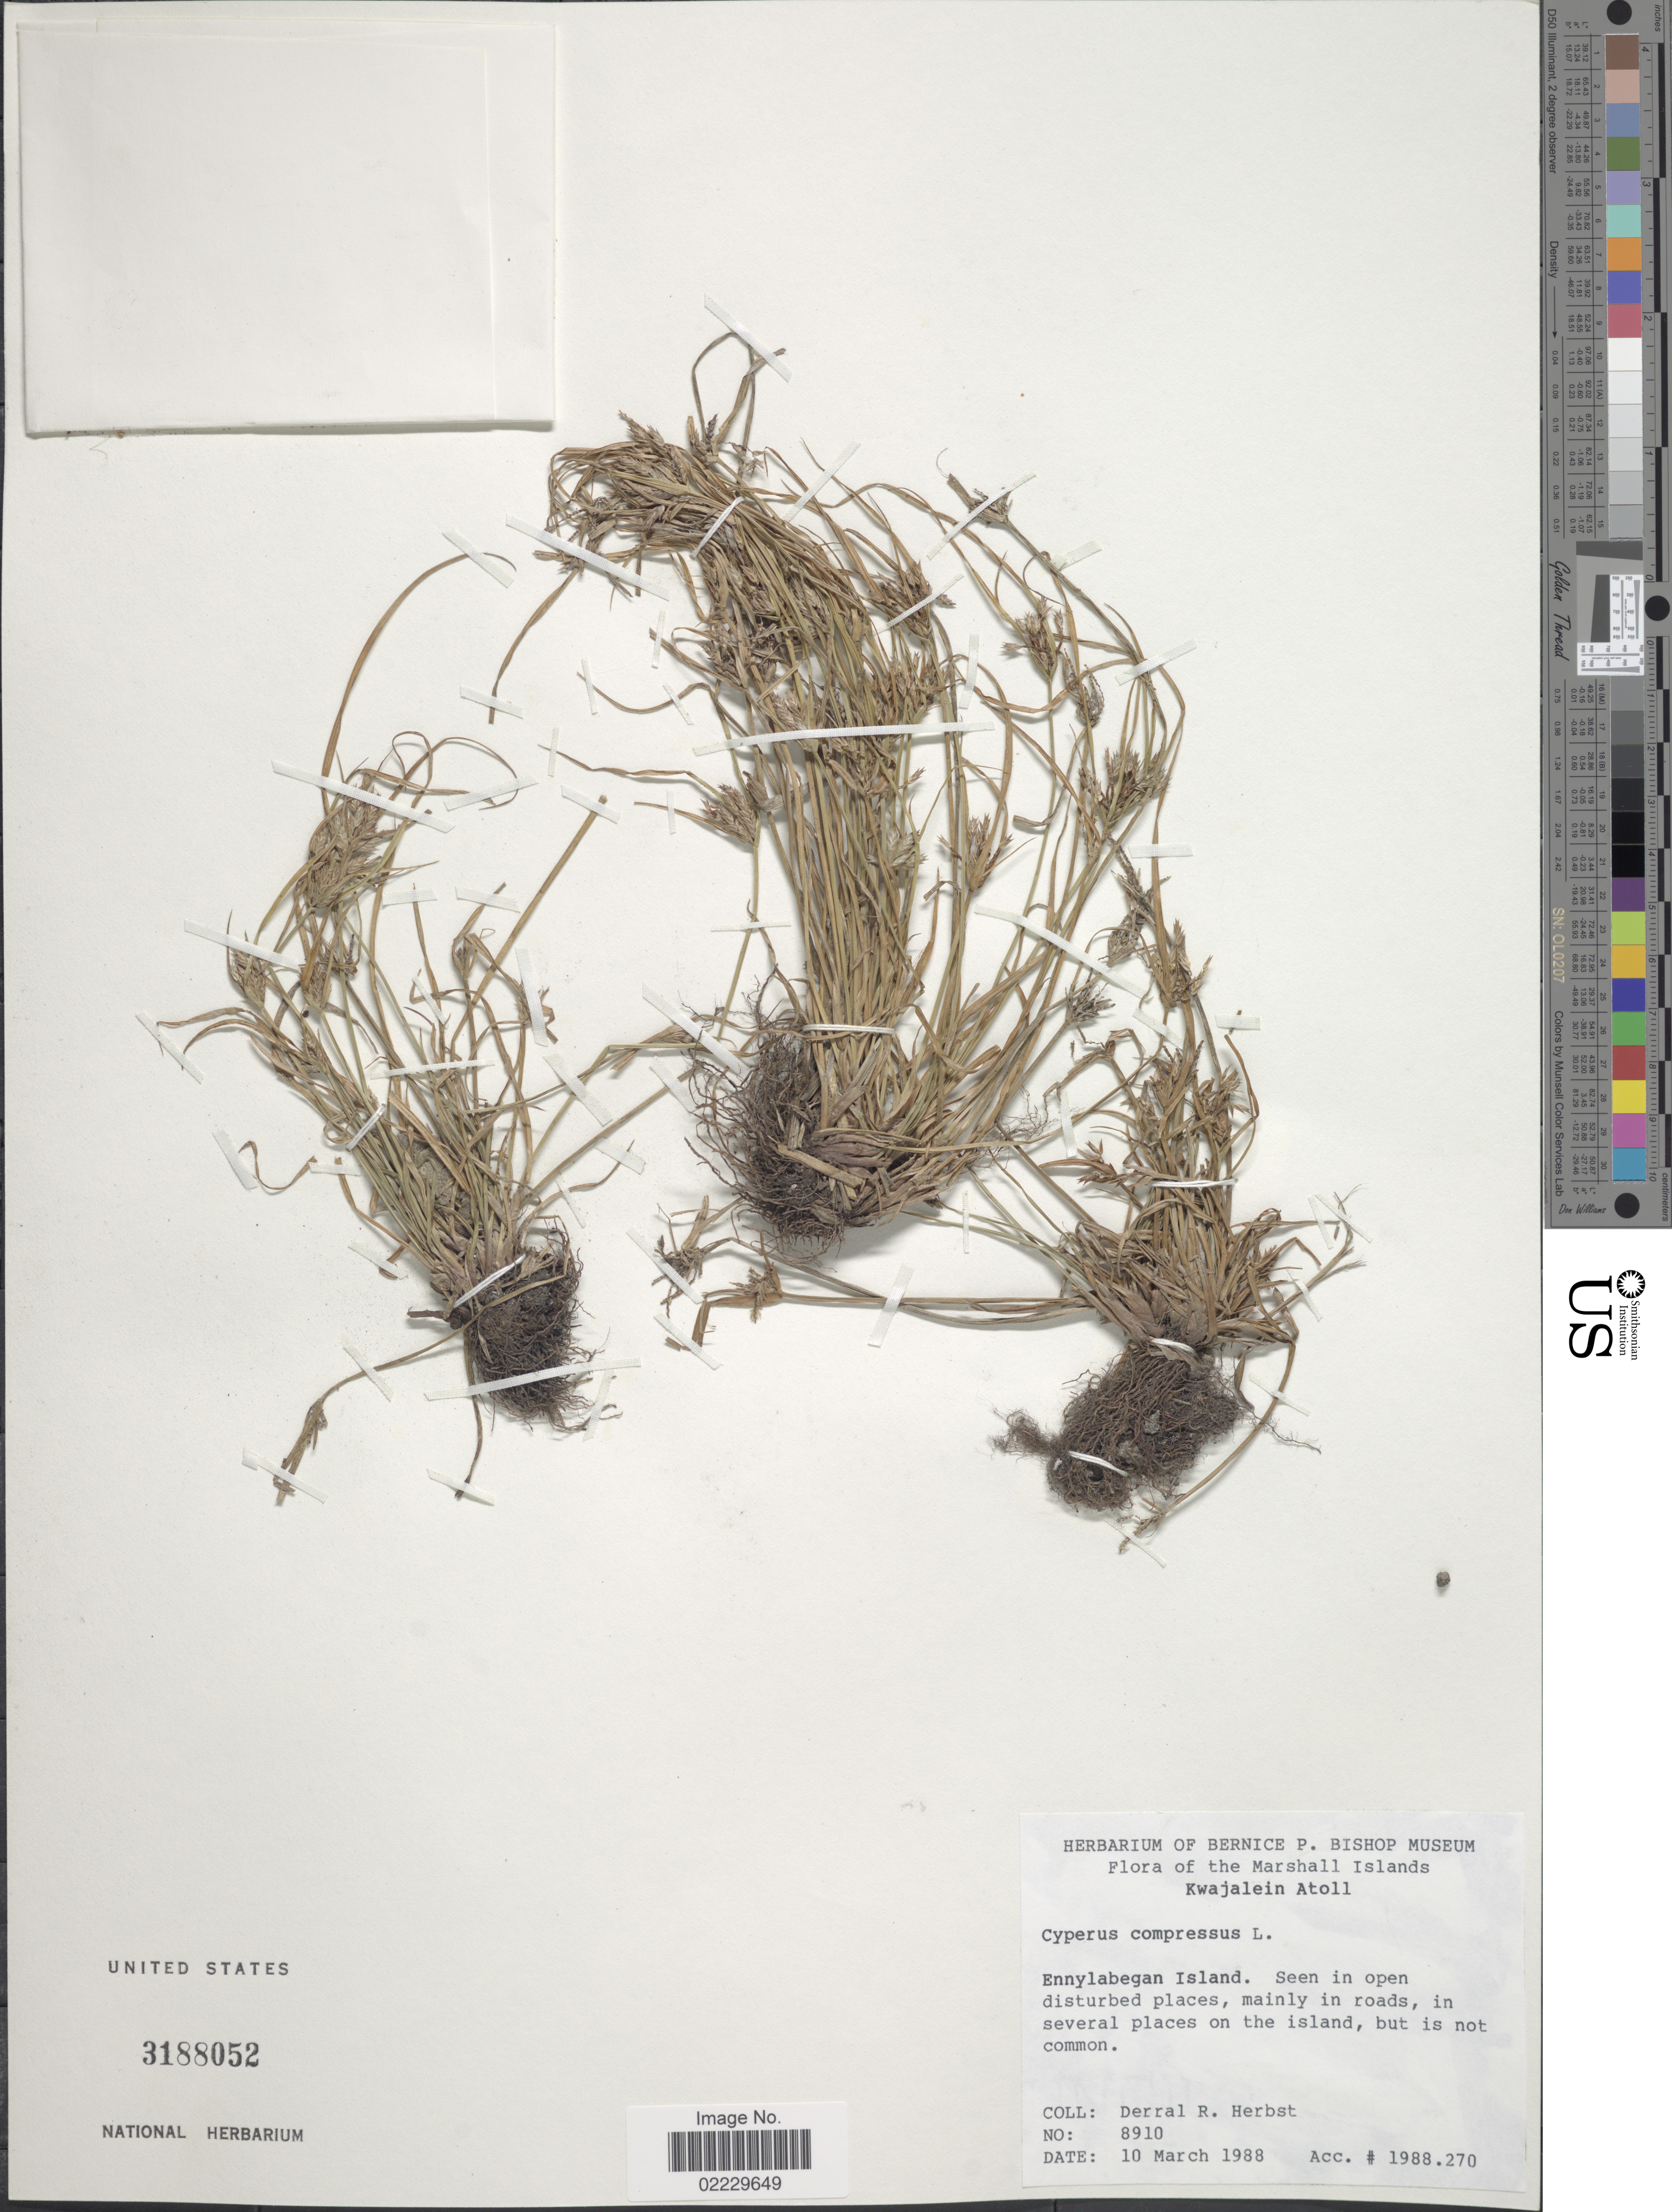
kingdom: Plantae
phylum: Tracheophyta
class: Liliopsida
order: Poales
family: Cyperaceae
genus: Cyperus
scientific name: Cyperus compressus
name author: L.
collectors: D. R. Herbst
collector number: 8910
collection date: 1988-03-10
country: Marshall Islands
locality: Kwajalein Atoll, Ennylabegan Island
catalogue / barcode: US 3188052